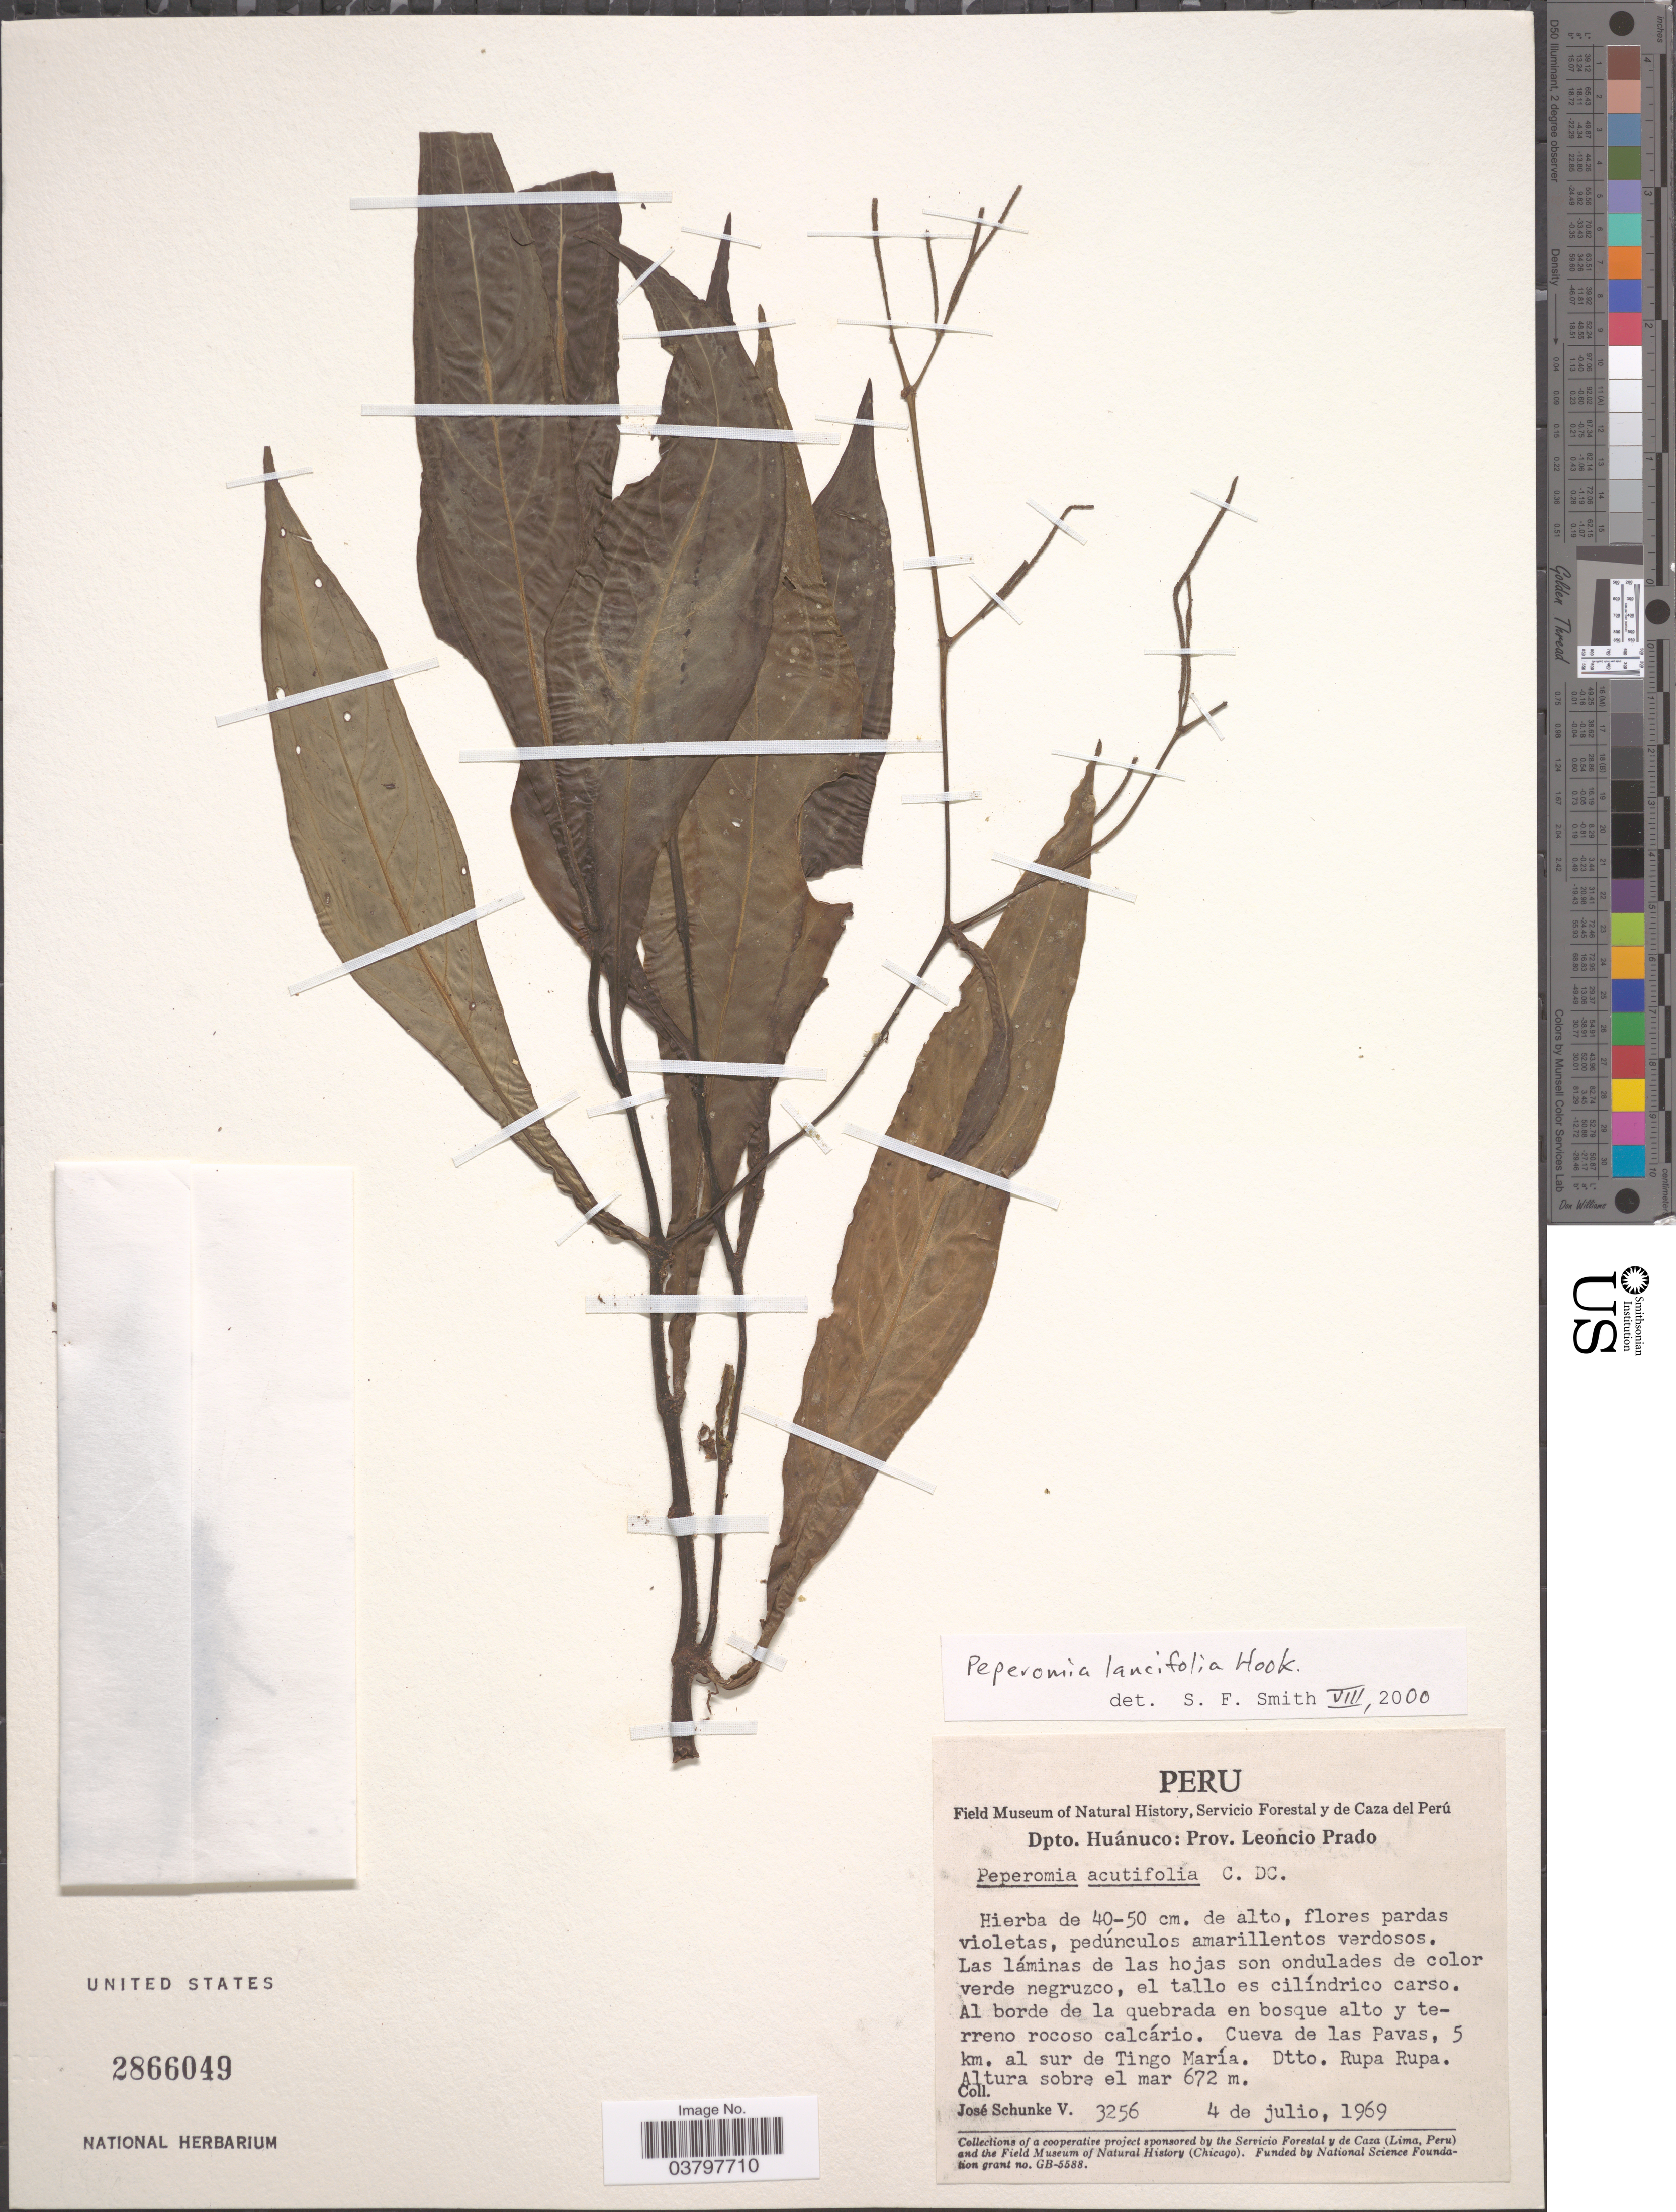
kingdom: Plantae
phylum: Tracheophyta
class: Magnoliopsida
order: Piperales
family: Piperaceae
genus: Peperomia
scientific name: Peperomia lancifolia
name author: Hook.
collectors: J. Schunke Vigo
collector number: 3256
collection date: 1969-07-04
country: Peru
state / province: Huánuco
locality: Dpto. Huánuco: Prov. Leoncio Prado. Al borde de la quebrada en bosque alto y terreno rocoso calcário. Cueva de las Pavas, 5 km. al sur de Tingo María. Dtto. Rupa Rupa.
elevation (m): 672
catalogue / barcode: US 2866049